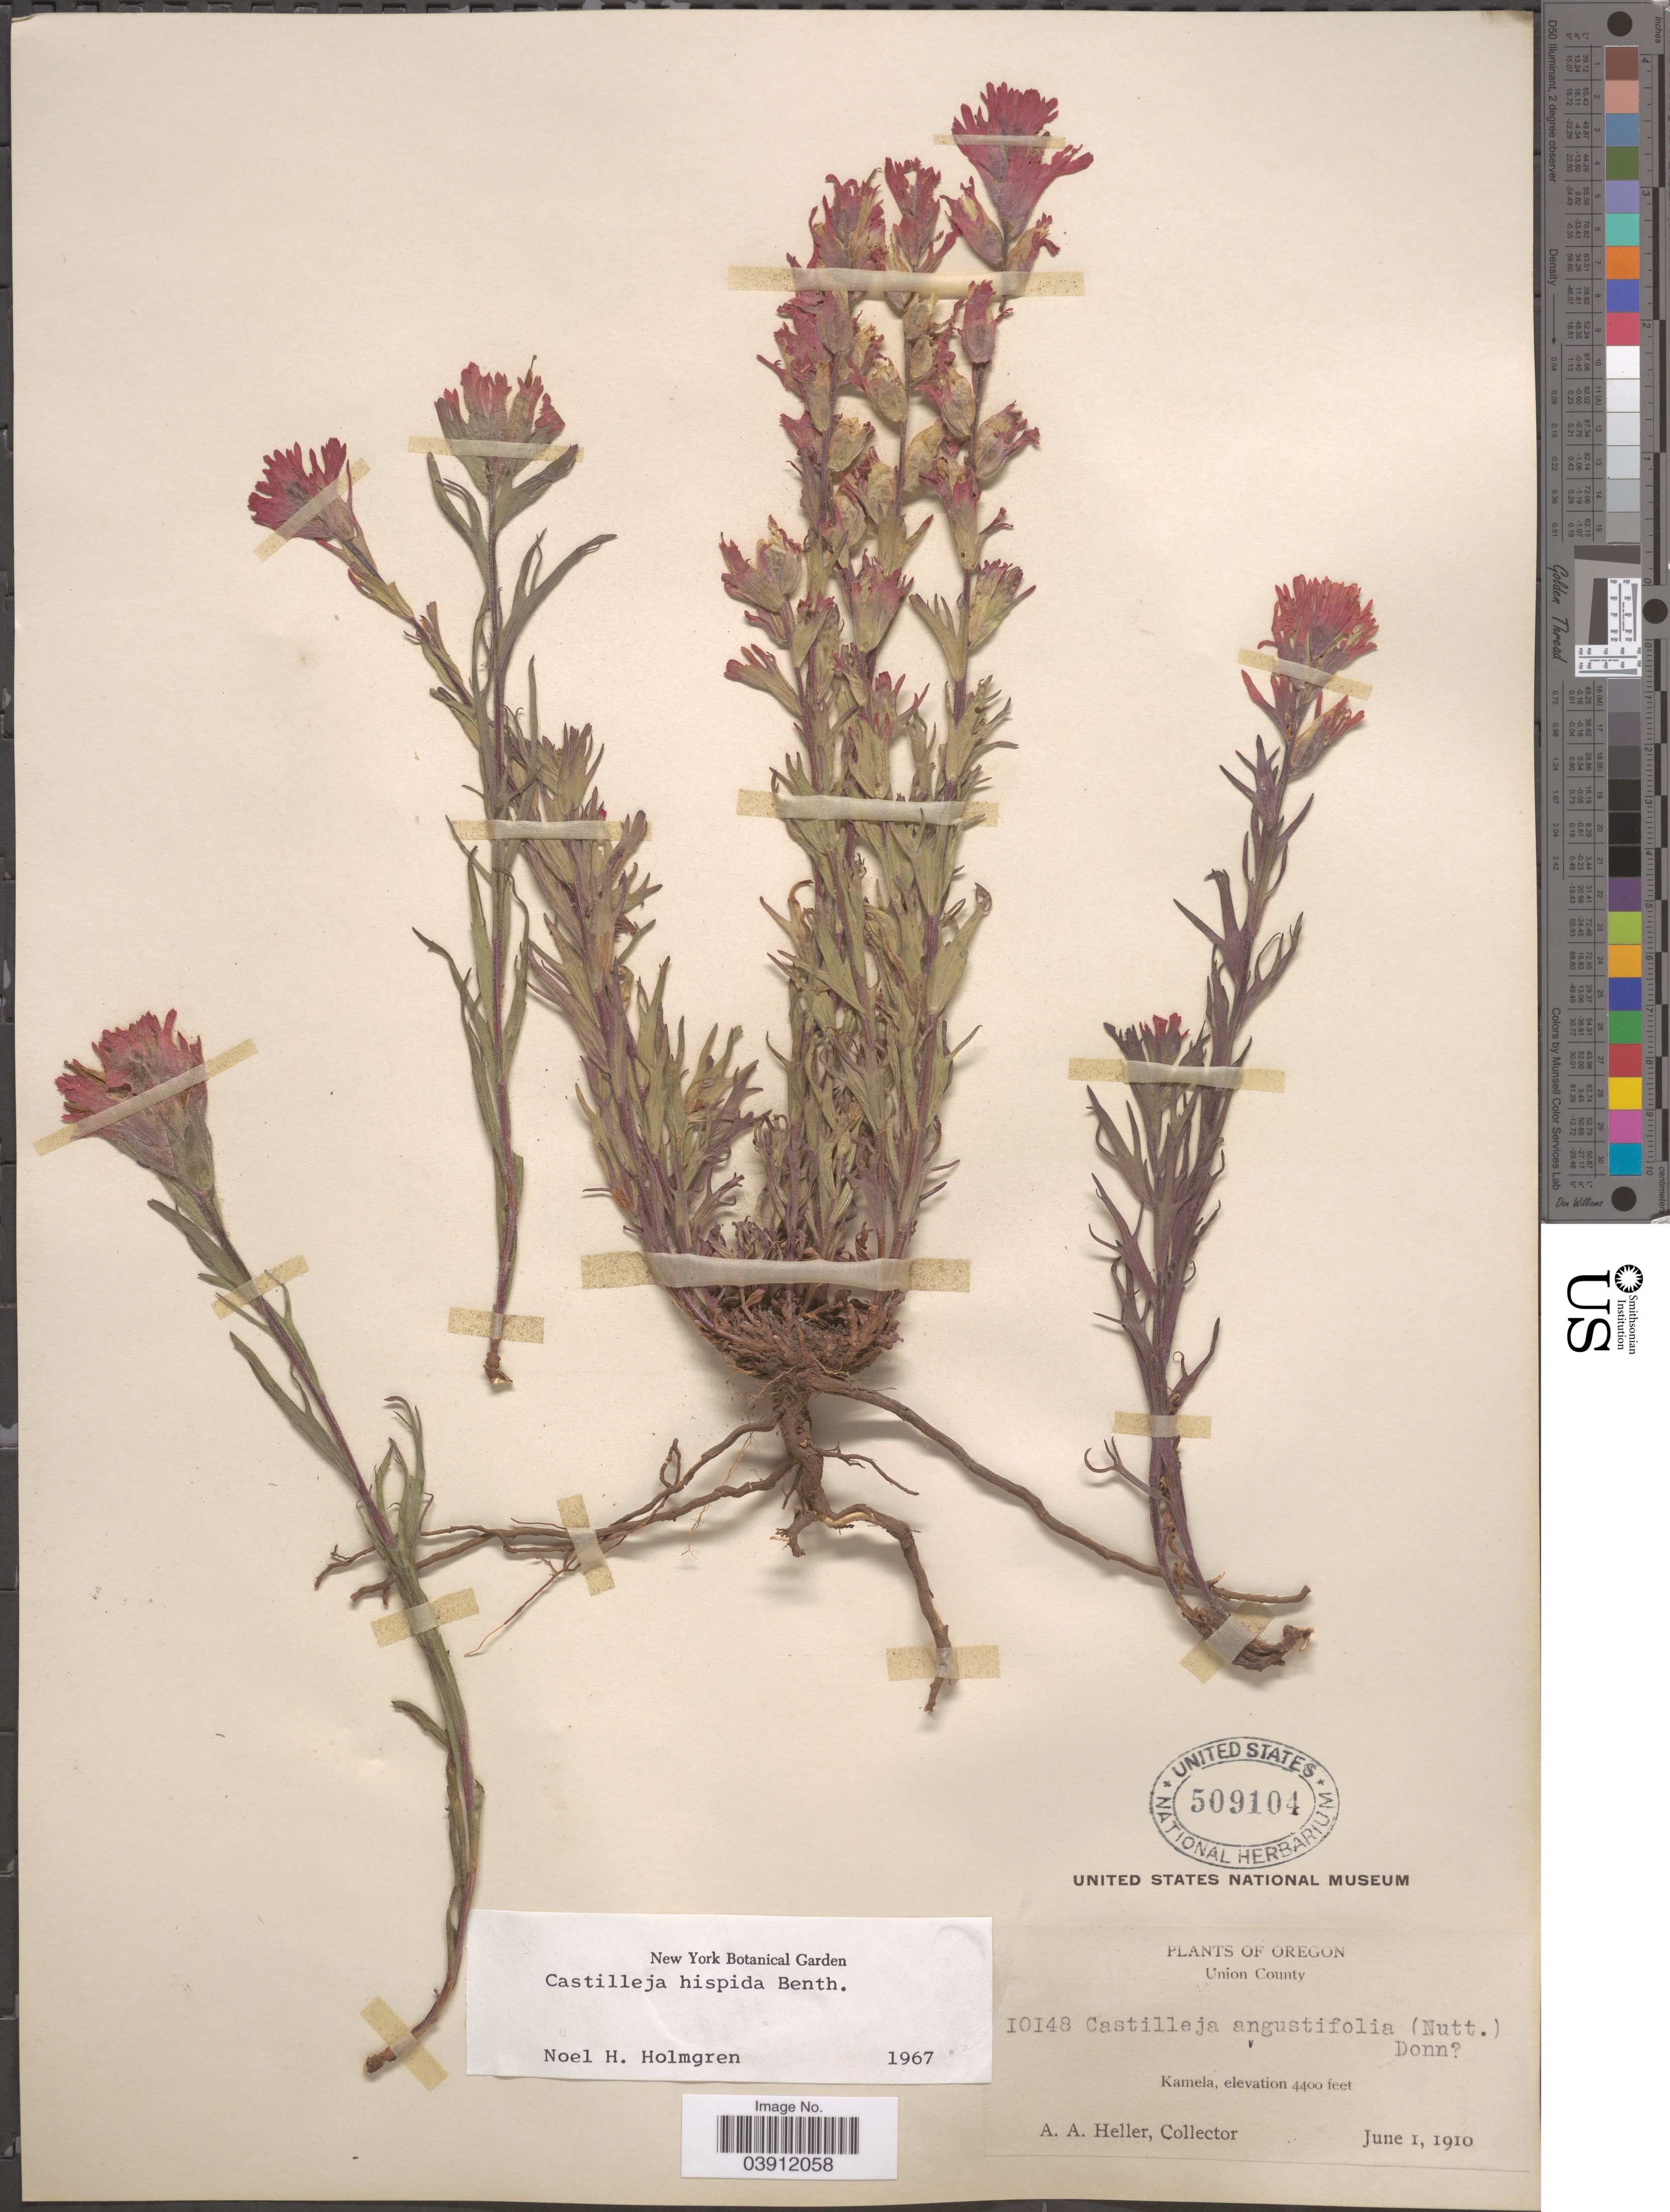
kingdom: Plantae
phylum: Tracheophyta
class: Magnoliopsida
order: Lamiales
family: Orobanchaceae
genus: Castilleja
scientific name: Castilleja hispida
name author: Benth. ex Hook.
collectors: A. A. Heller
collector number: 10148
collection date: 1910-06-01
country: United States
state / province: Oregon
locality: Union County. Kamela.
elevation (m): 1341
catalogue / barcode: US 509104